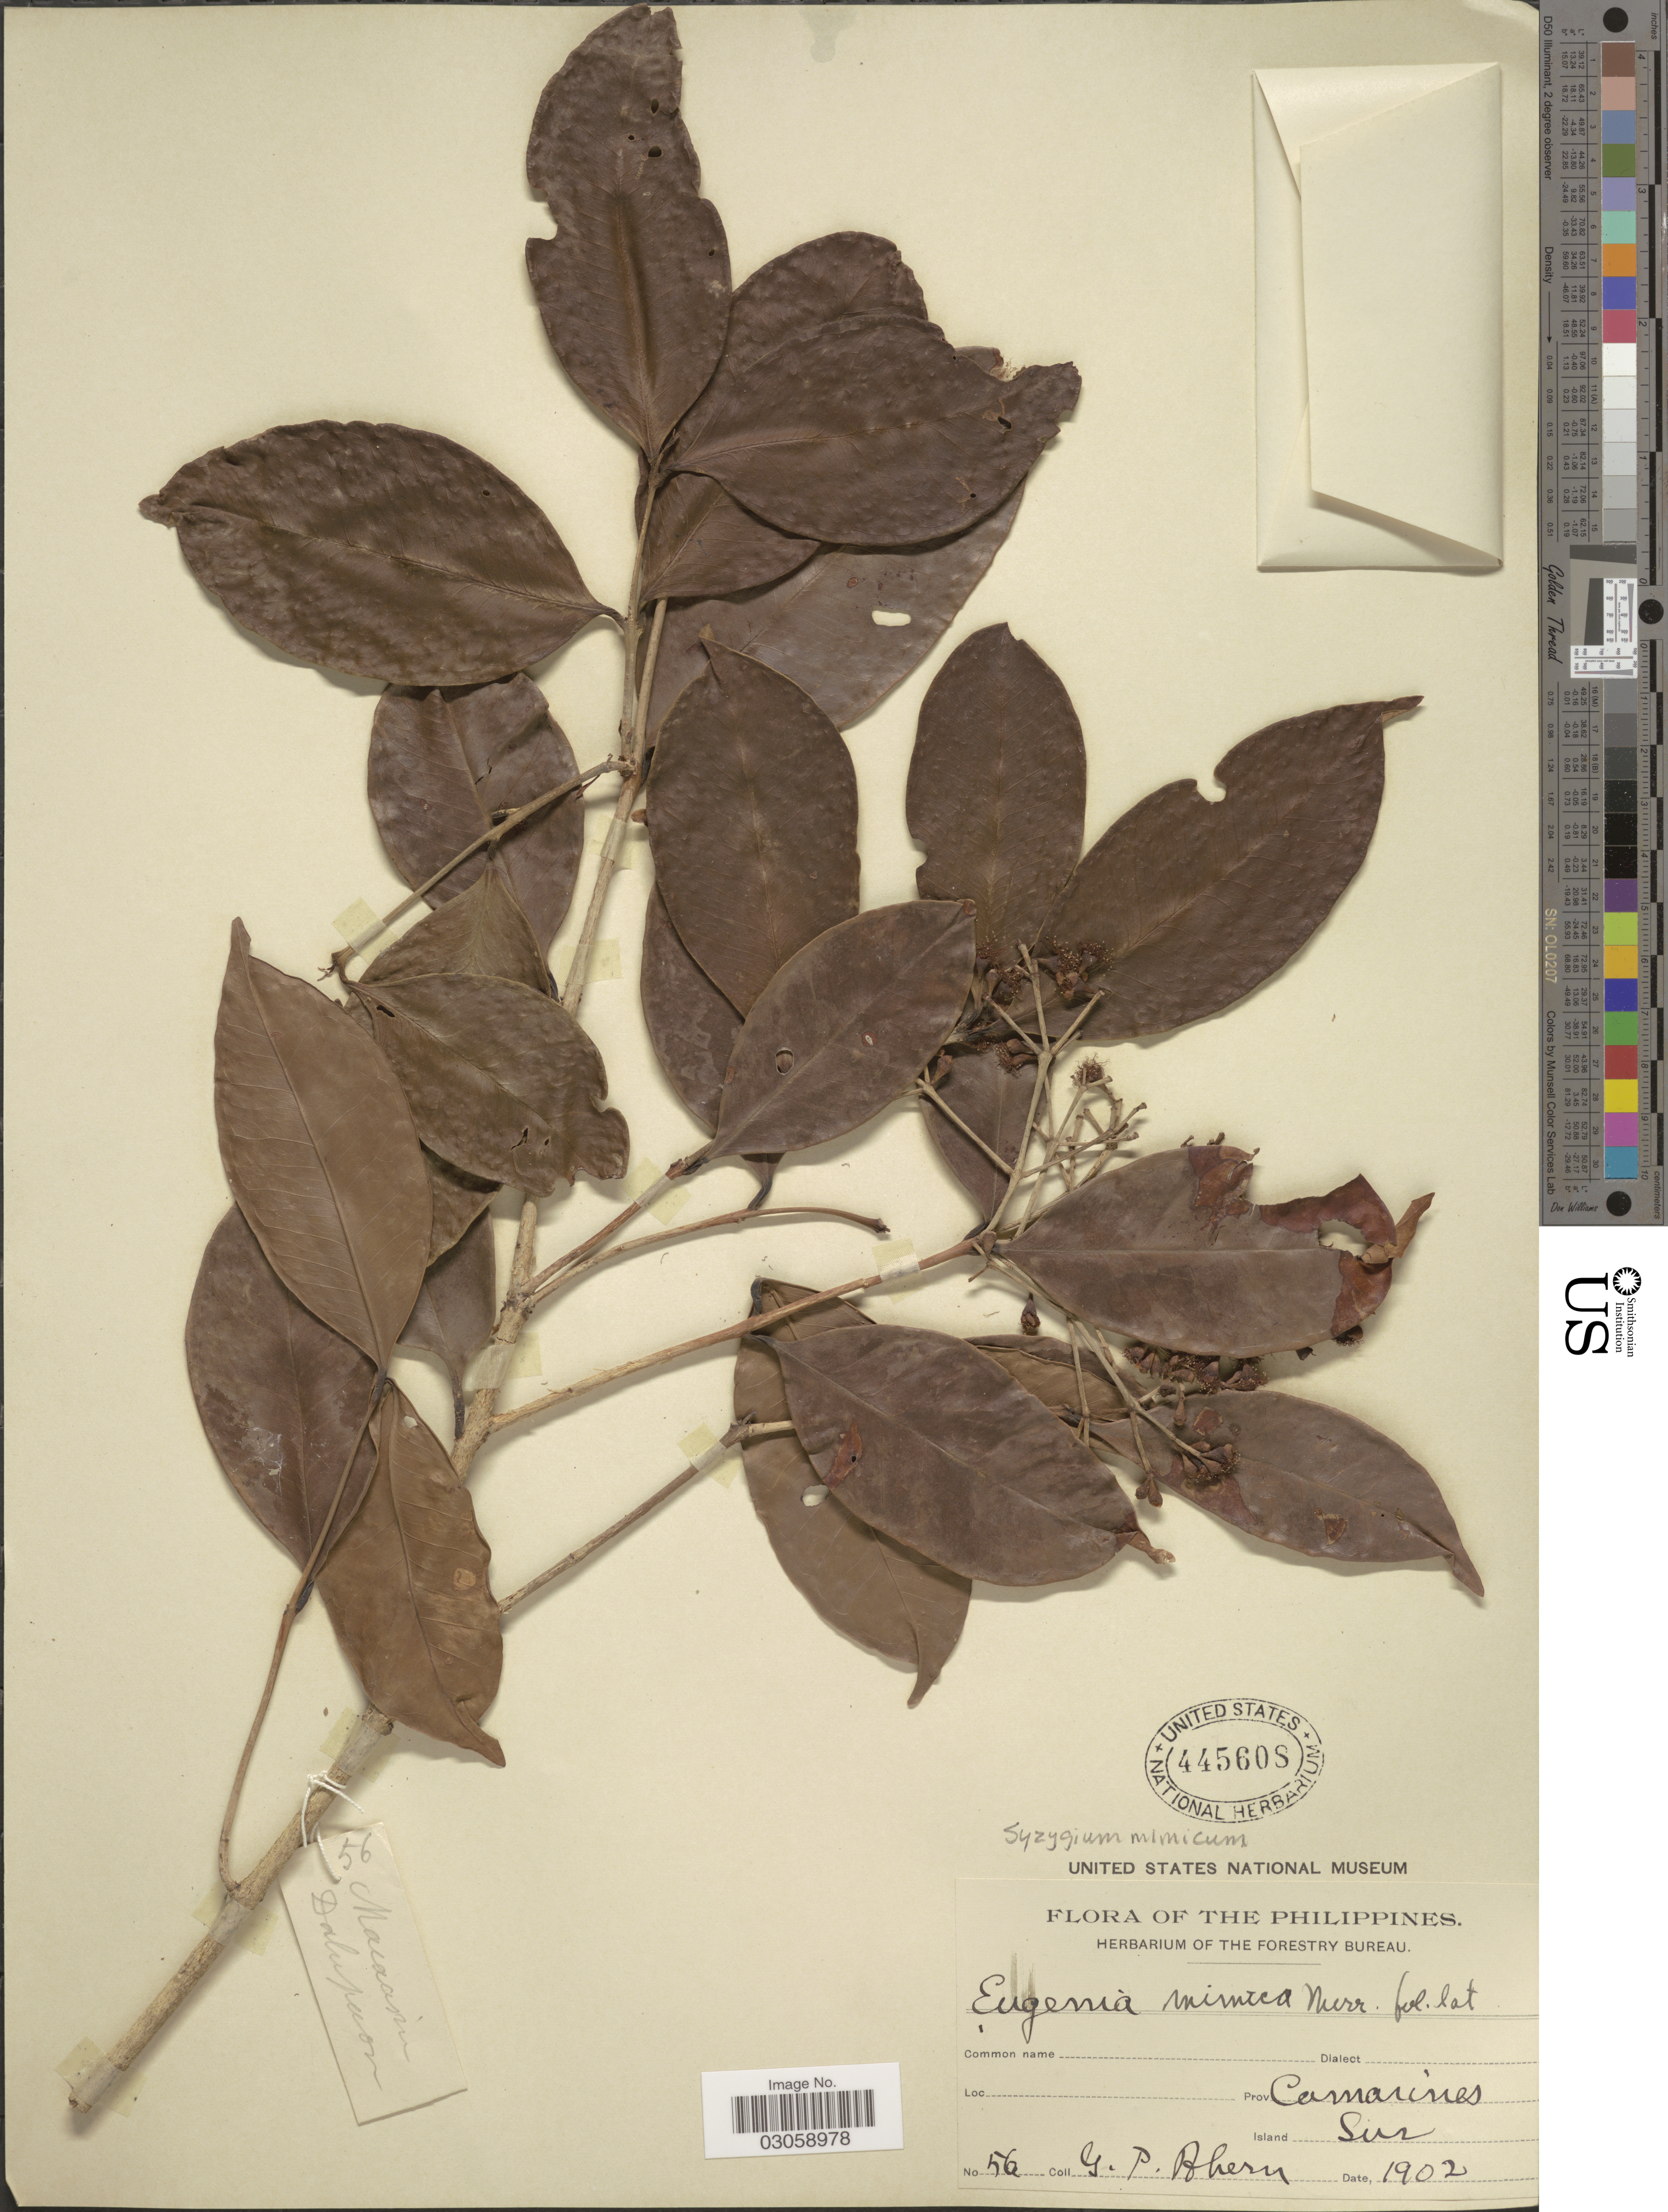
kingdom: Plantae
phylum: Tracheophyta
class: Magnoliopsida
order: Myrtales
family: Myrtaceae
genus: Syzygium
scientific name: Syzygium mimicum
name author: (Merr.) Merr.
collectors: G. Ahern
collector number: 56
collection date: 1902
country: Philippines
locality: Prov. Camarines, Island Sur.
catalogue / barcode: US 445608